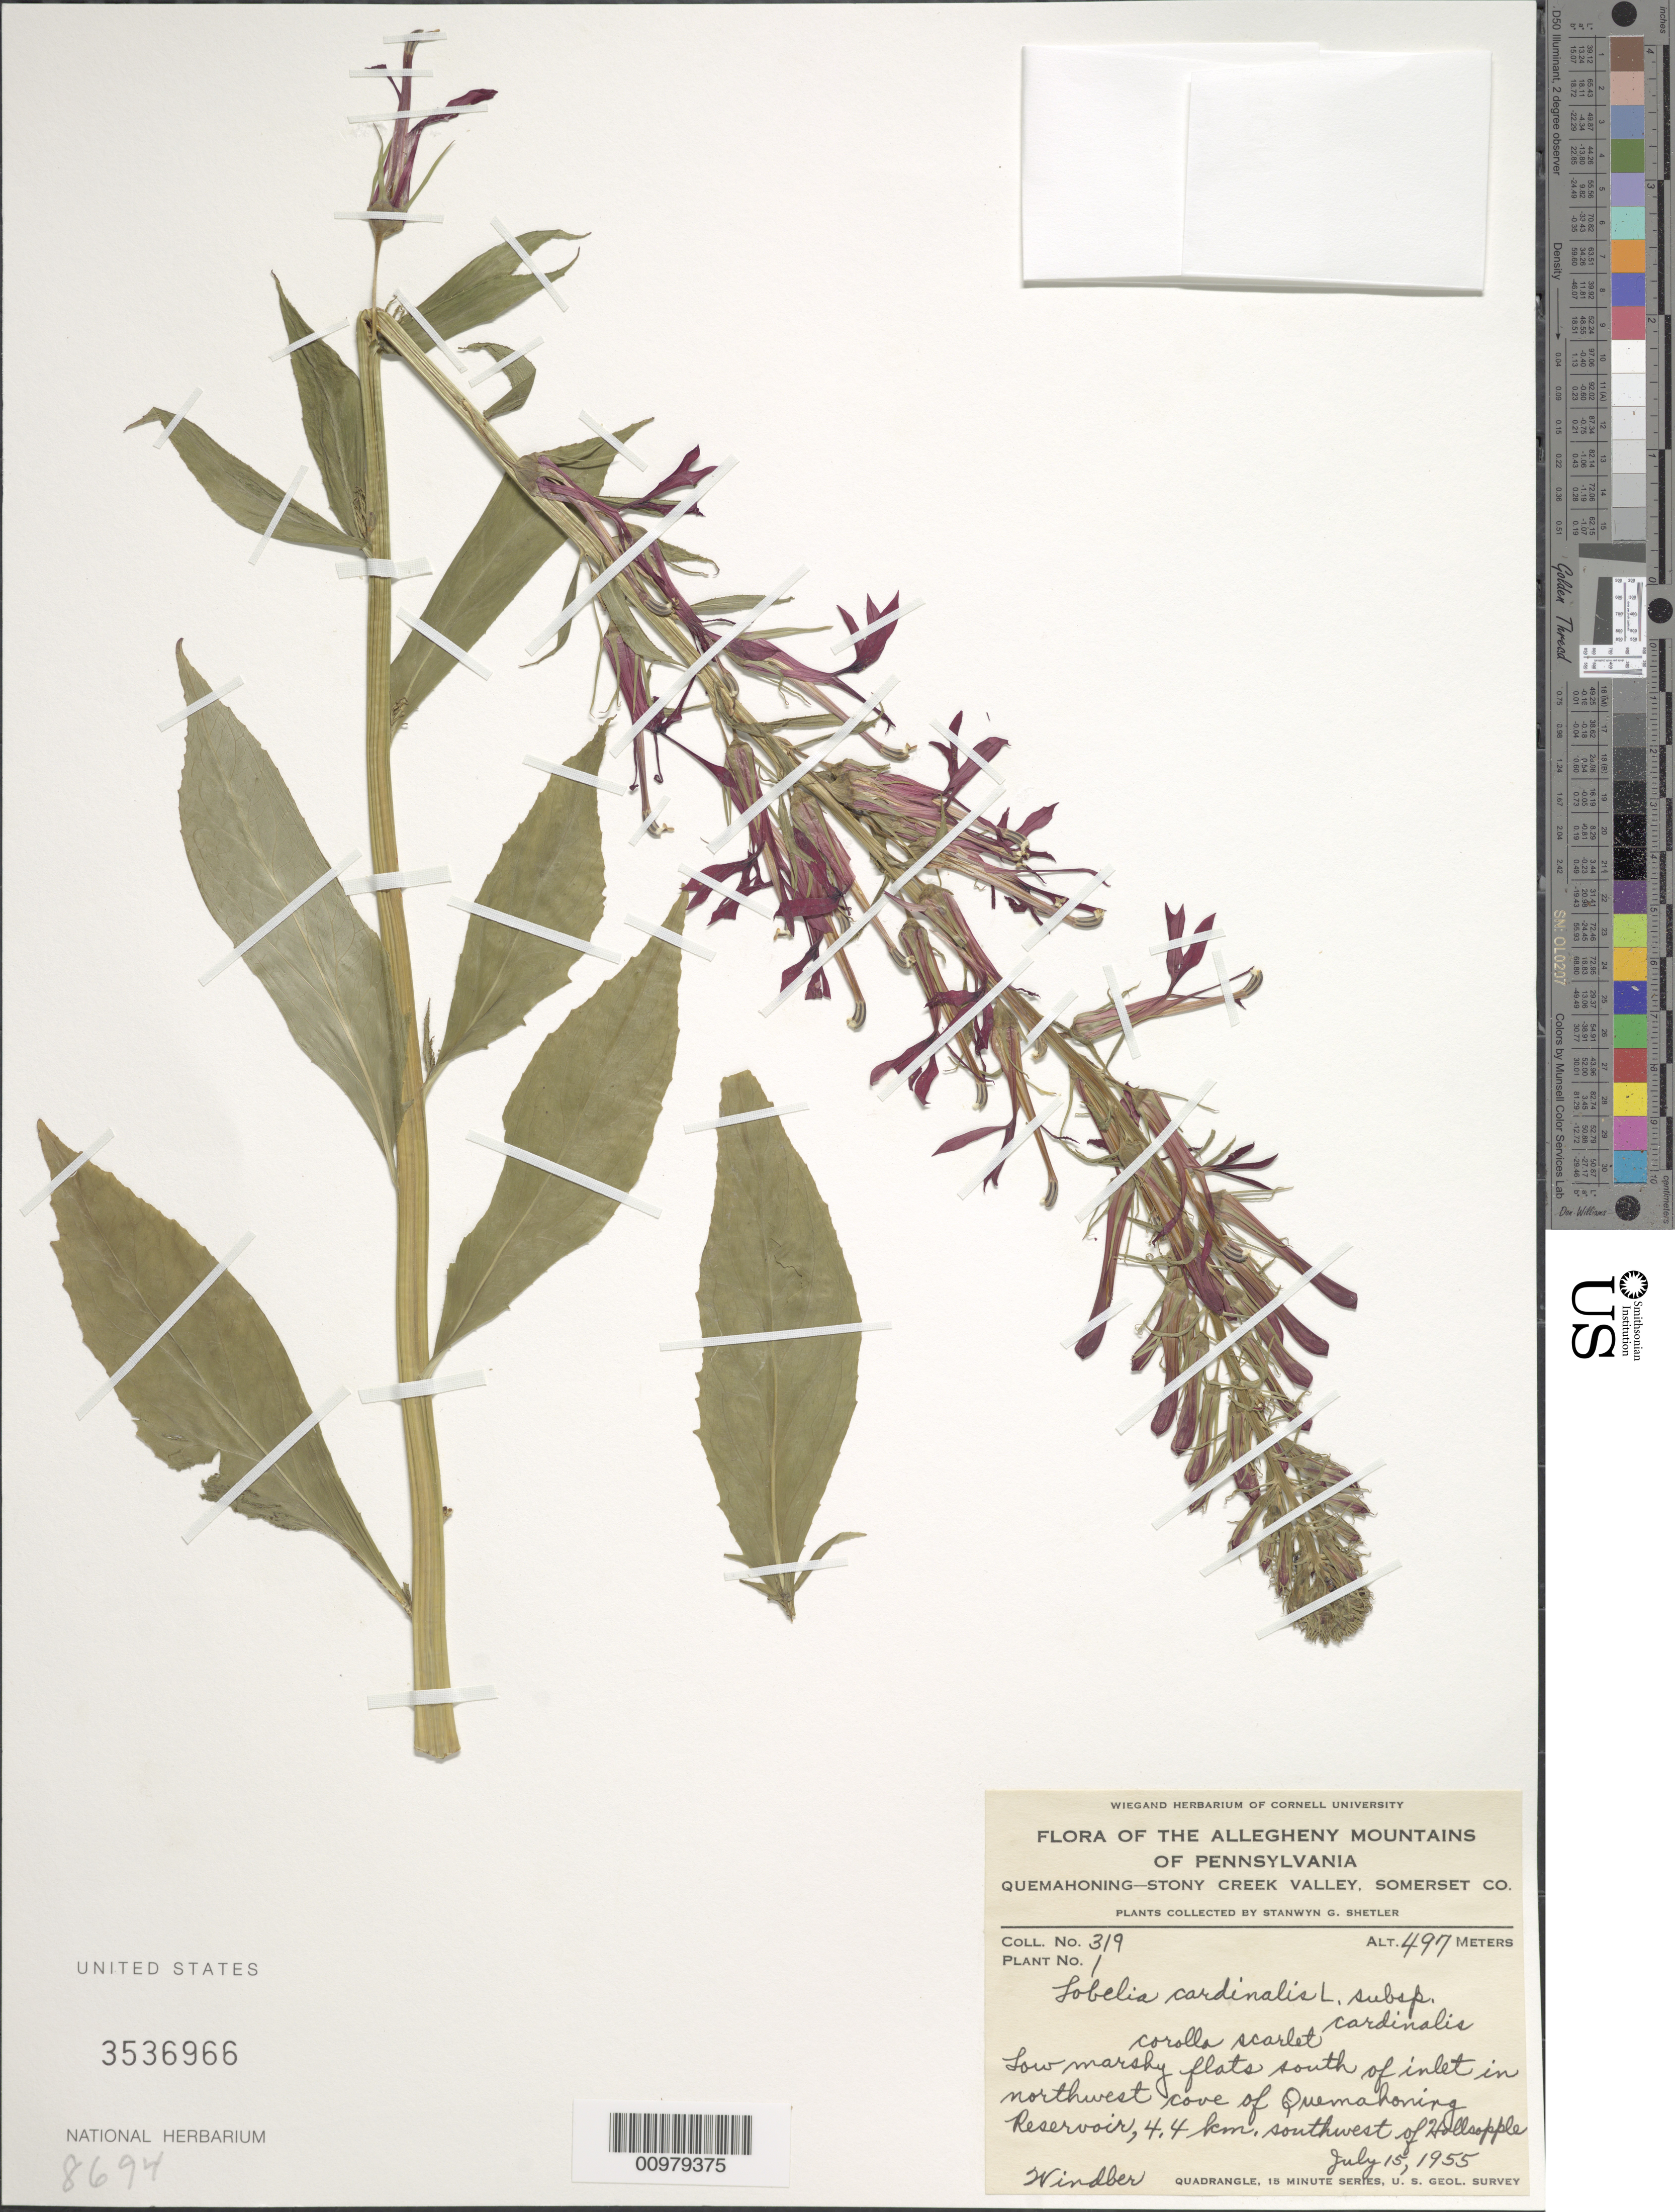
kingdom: Plantae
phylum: Tracheophyta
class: Magnoliopsida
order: Asterales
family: Campanulaceae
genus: Lobelia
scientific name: Lobelia cardinalis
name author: L.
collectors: S. Shetler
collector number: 320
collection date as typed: July 15, 1955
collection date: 1955-07-15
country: United States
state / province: Pennsylvania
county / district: Somerset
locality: Northwest cove of Quemahoning Reservoir, 4.4 km southwest of Hollsopple.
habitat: low marshy flats south of inlet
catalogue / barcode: US 3536966